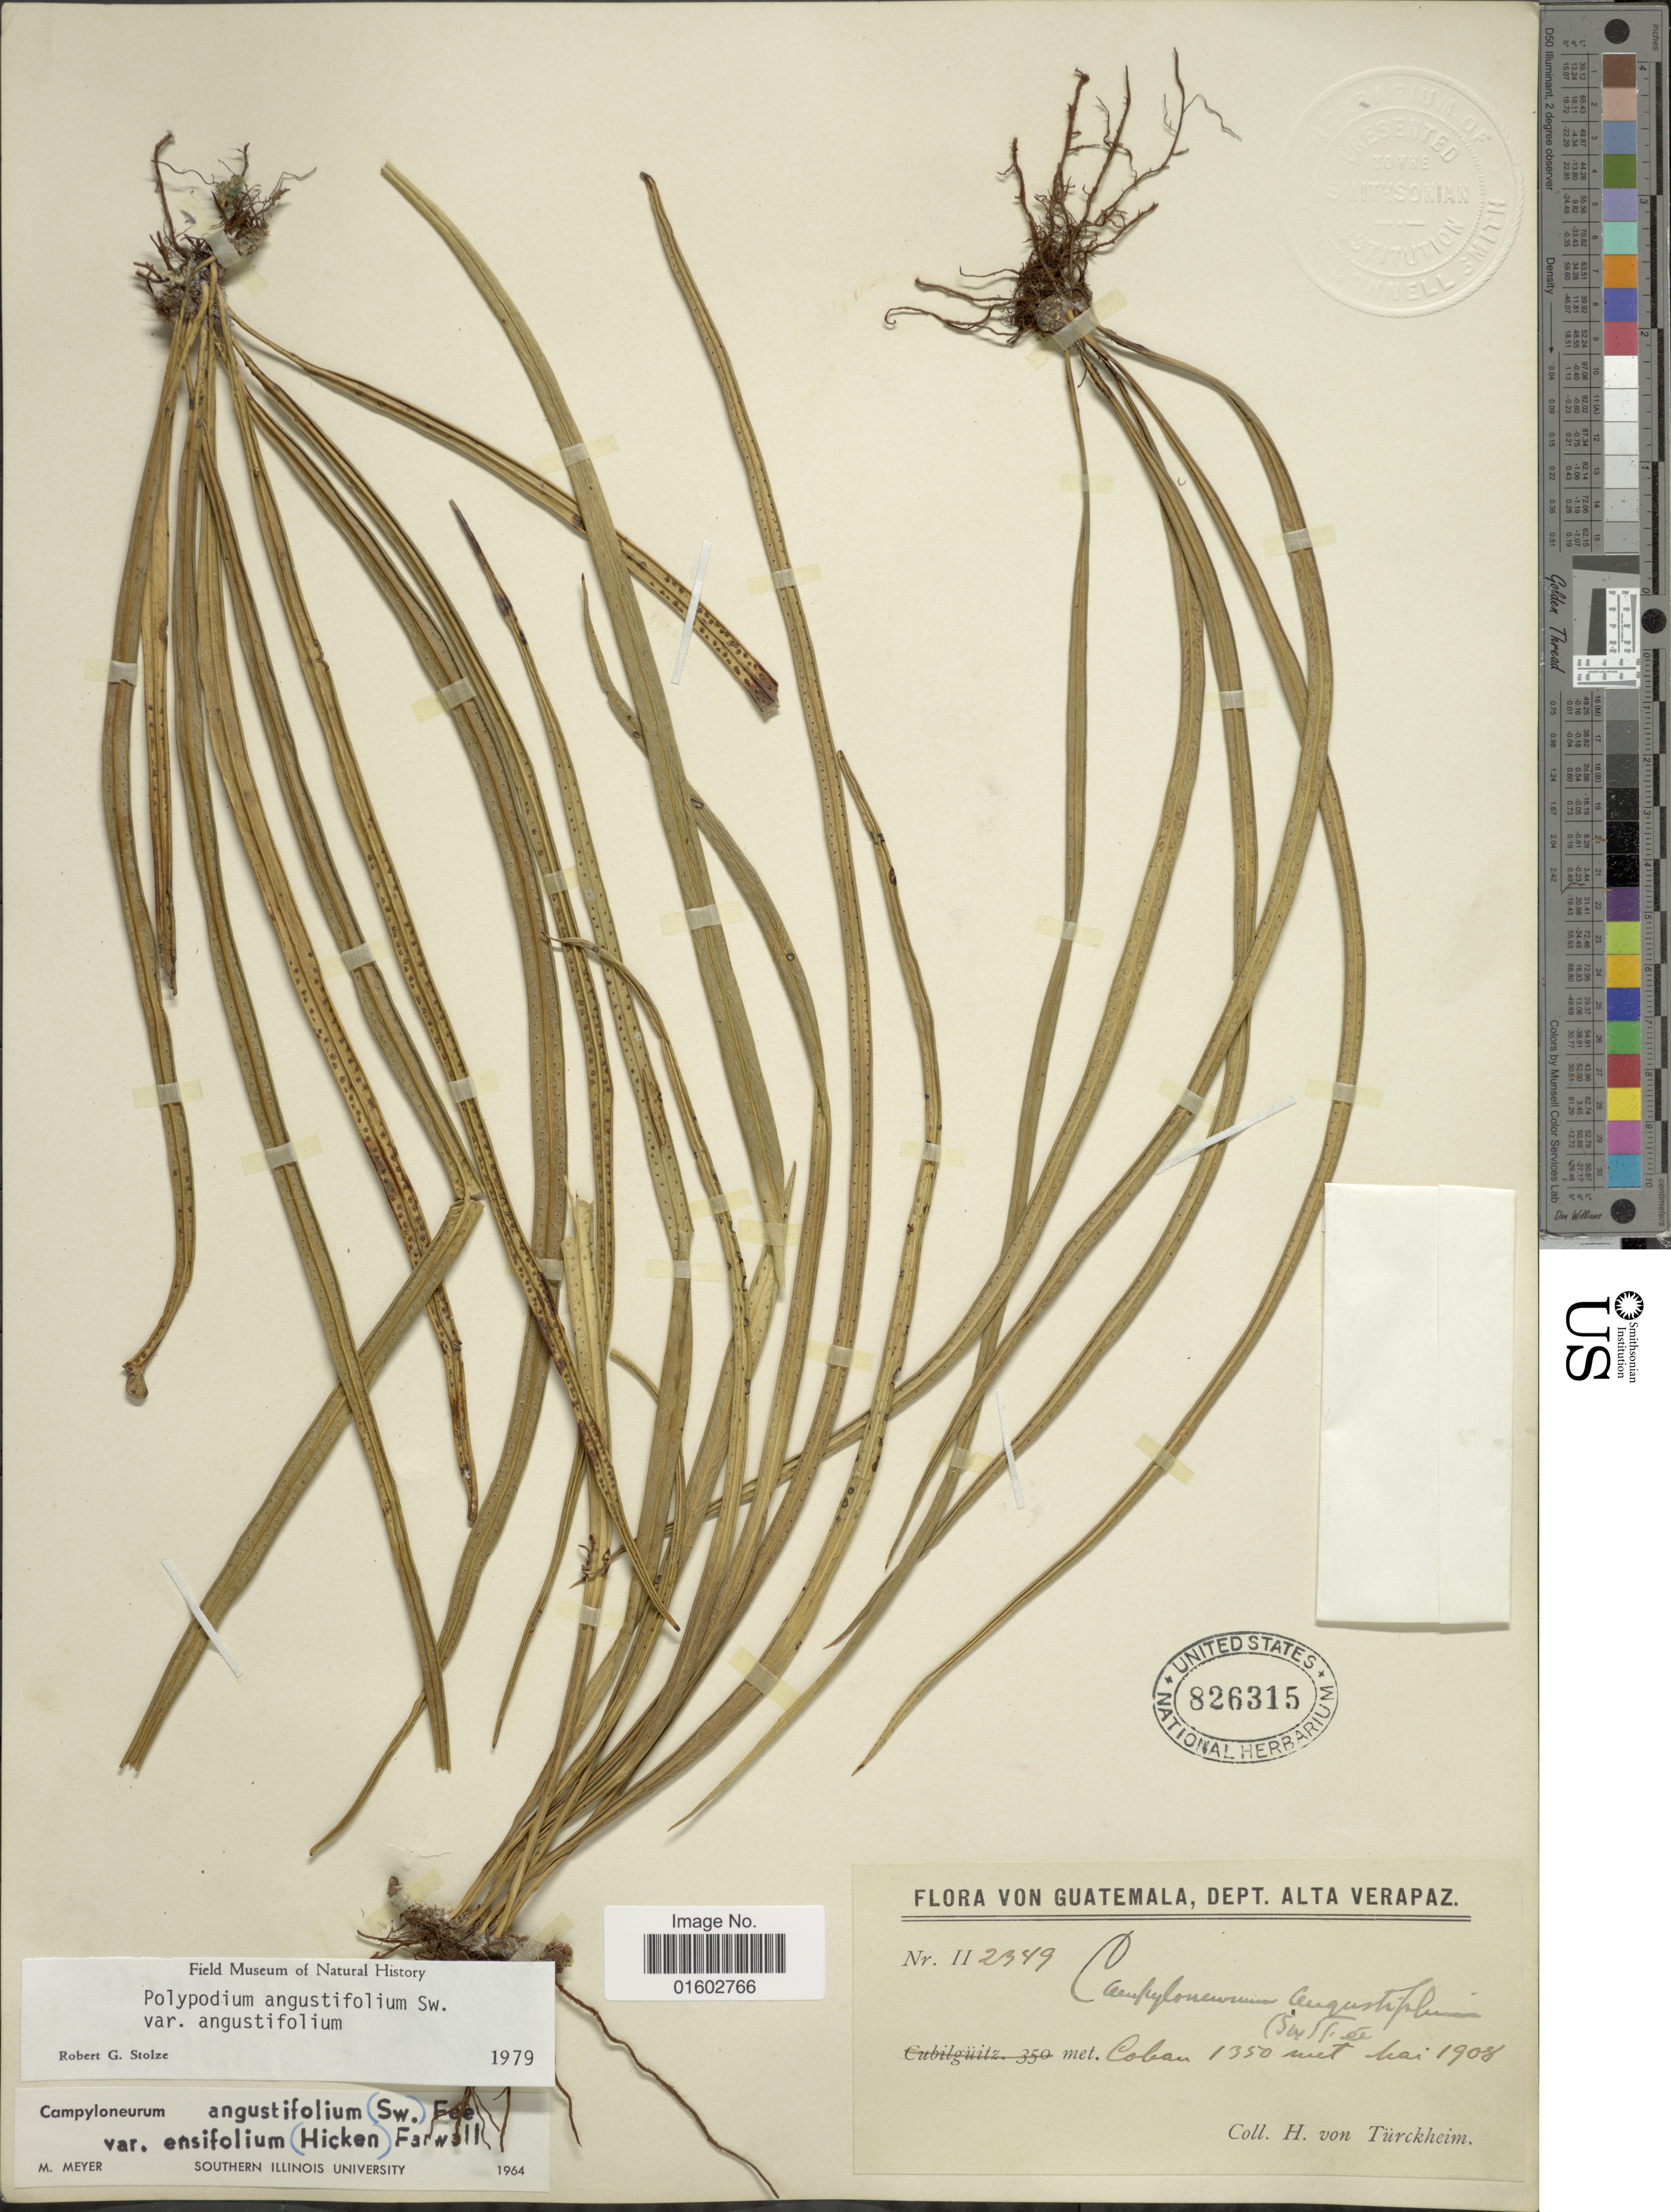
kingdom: Plantae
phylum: Tracheophyta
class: Polypodiopsida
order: Polypodiales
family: Polypodiaceae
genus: Campyloneurum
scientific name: Campyloneurum angustifolium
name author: (Sw.) Fée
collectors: H. von Türckheim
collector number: II2349*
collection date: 1908-05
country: Guatemala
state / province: Alta Verapaz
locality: Cobán. Dept. Alta Verapaz.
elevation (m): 1350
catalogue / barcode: US 826315